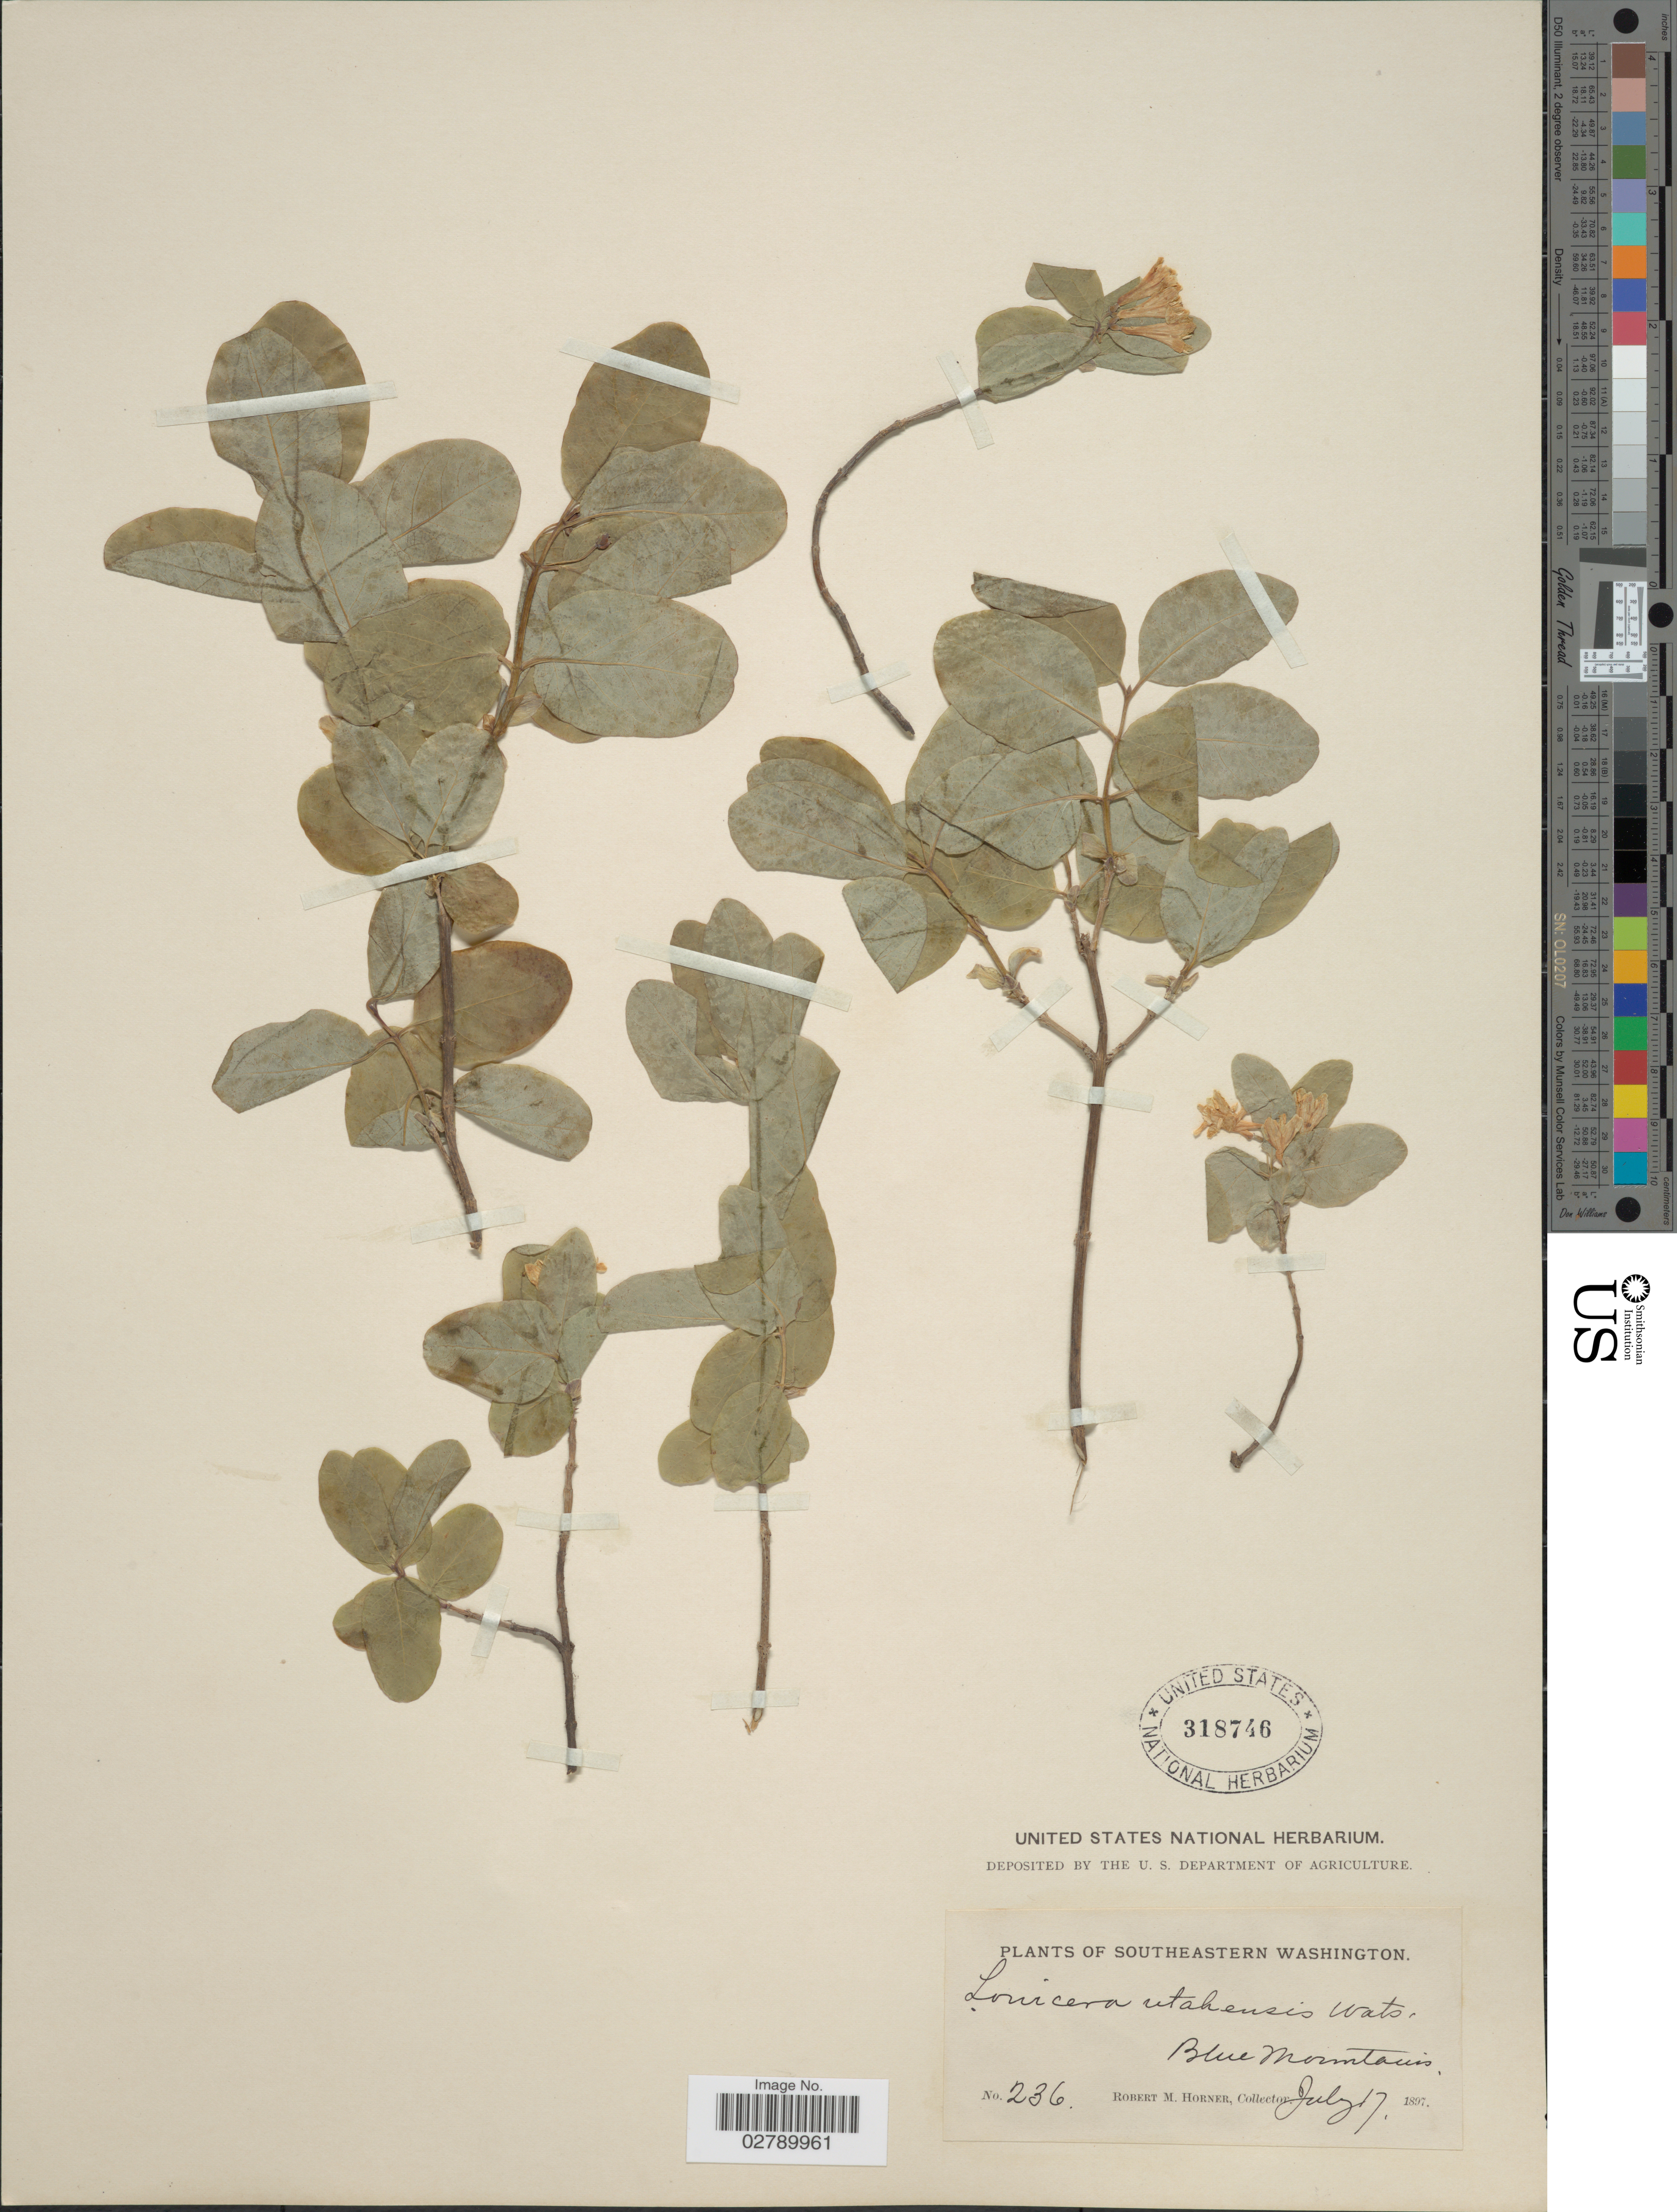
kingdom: Plantae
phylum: Tracheophyta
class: Magnoliopsida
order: Dipsacales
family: Caprifoliaceae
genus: Lonicera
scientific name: Lonicera utahensis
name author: S. Watson in C. King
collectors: R. Horner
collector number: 236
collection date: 1897-07-17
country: United States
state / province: Washington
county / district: Clallam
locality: Southeastern Washington. Blue Mountains.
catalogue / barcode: US 318746